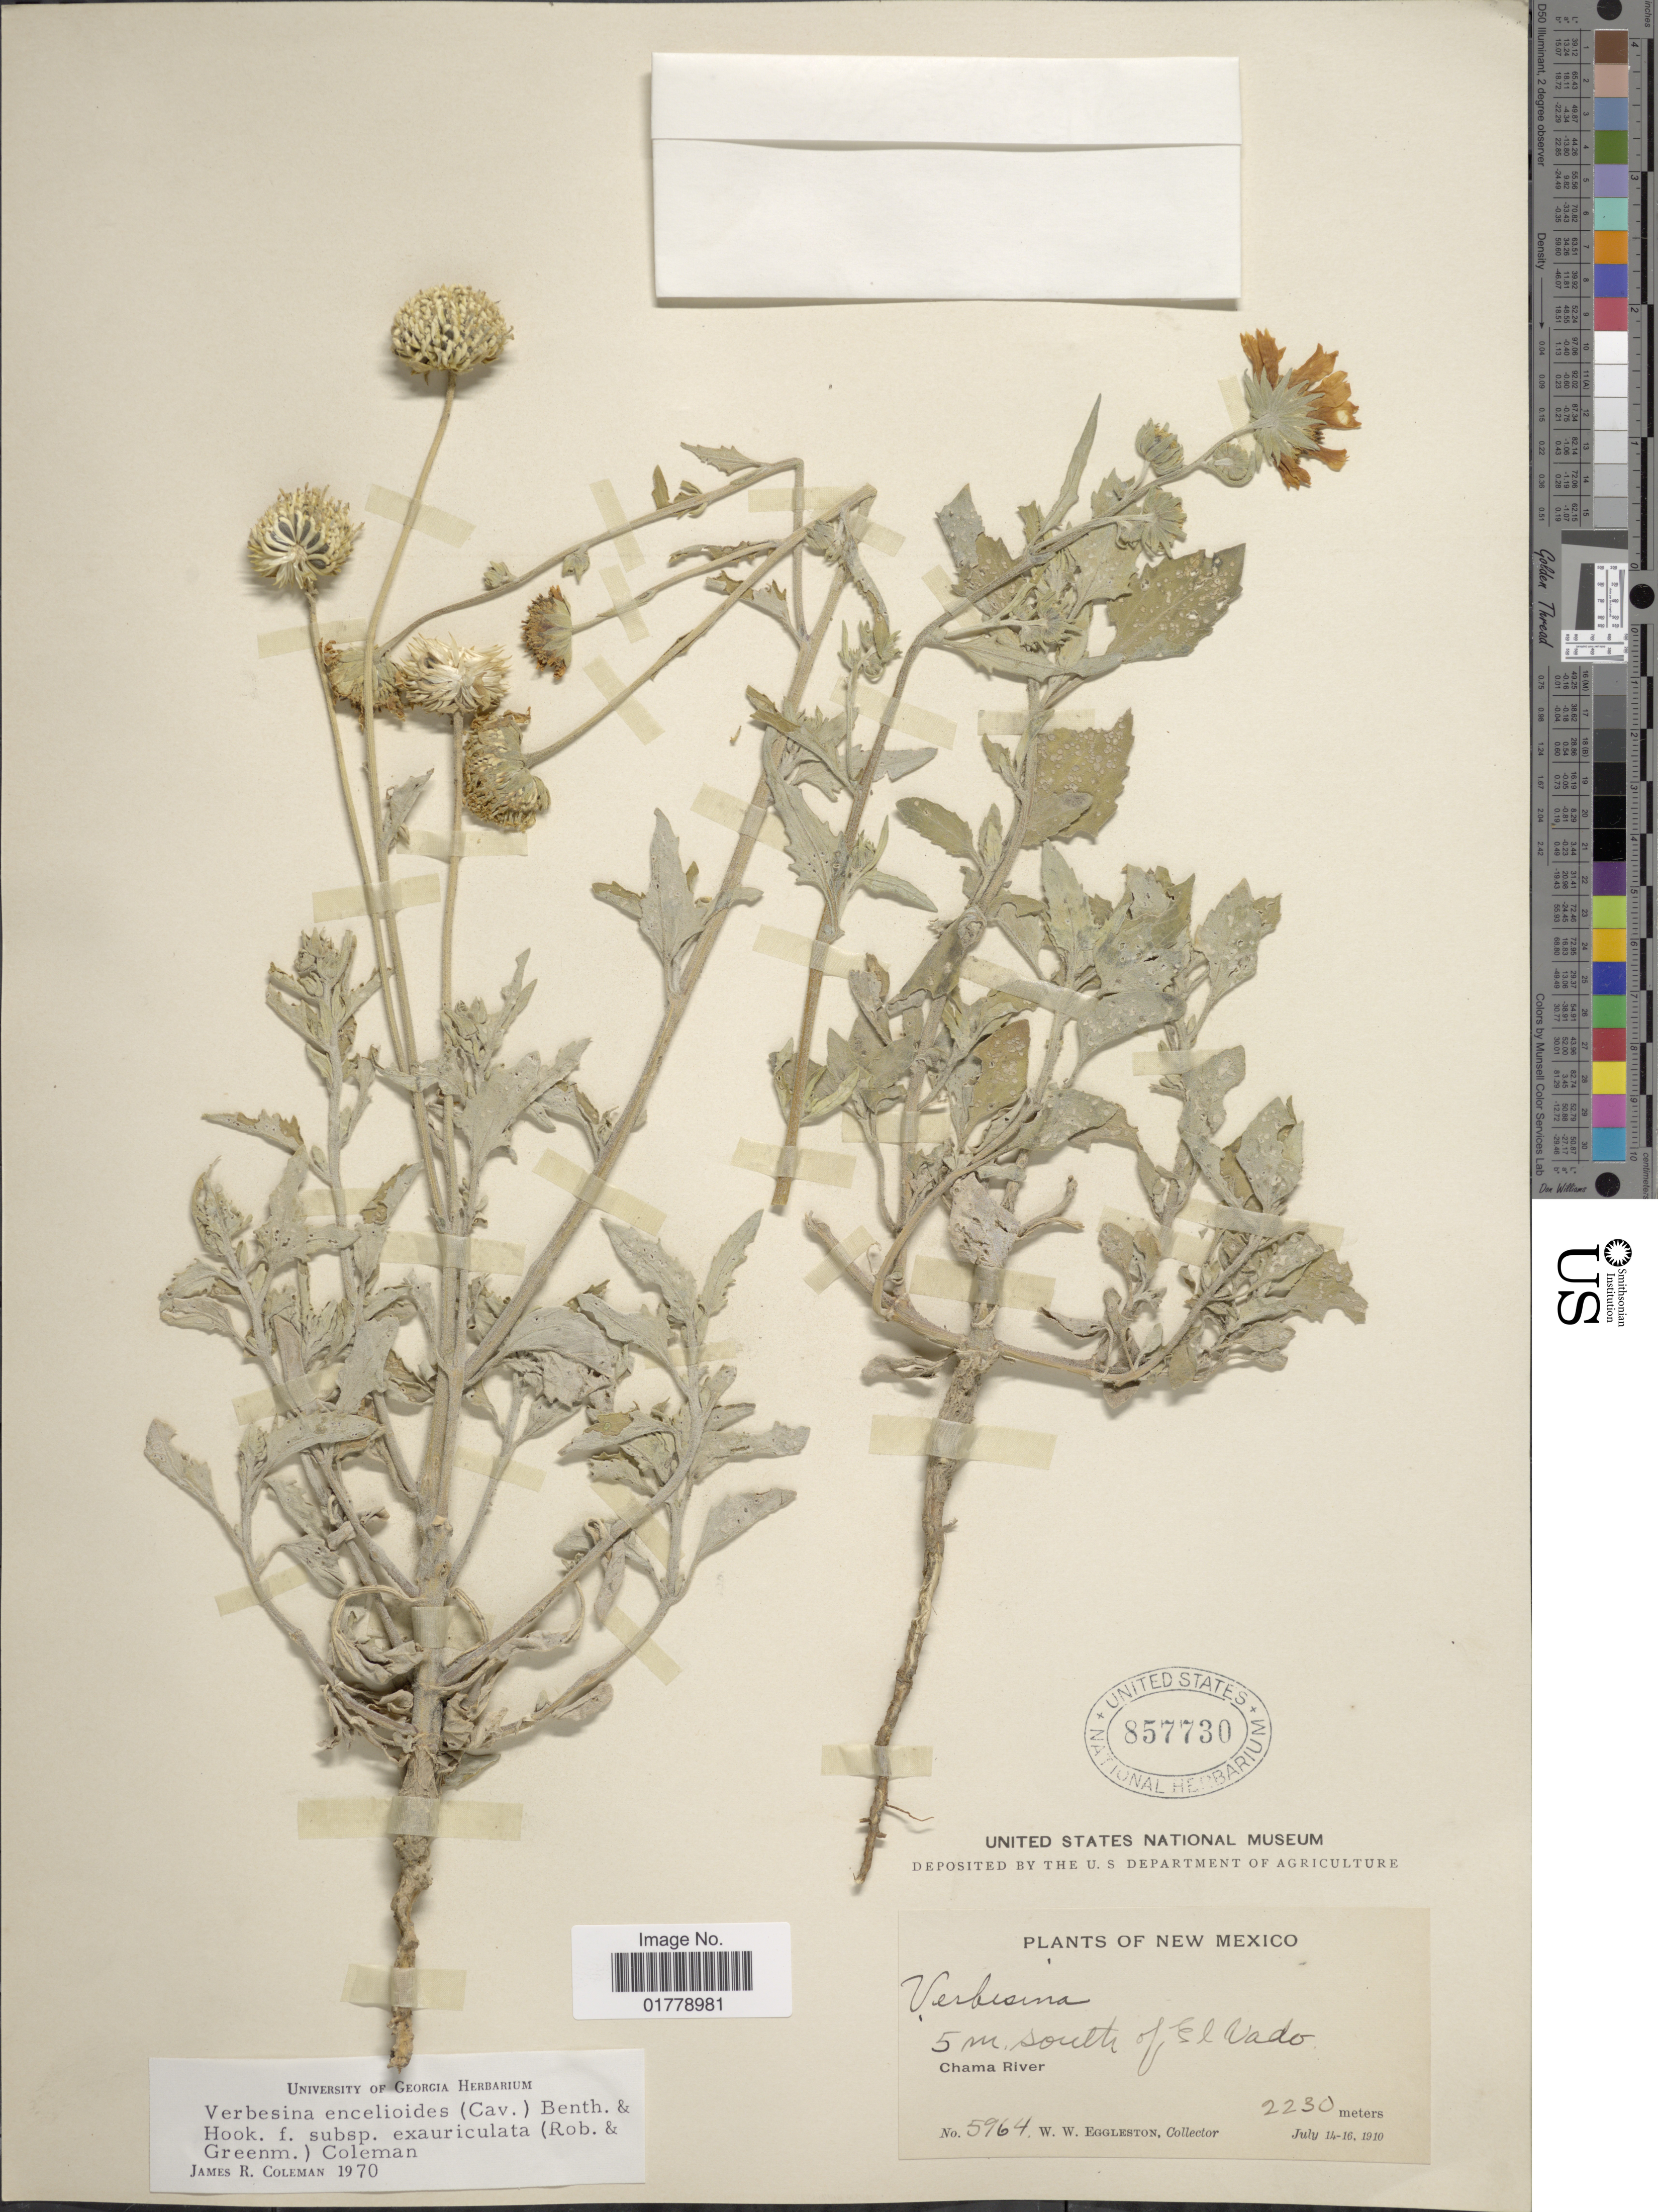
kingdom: Plantae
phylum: Tracheophyta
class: Magnoliopsida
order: Asterales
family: Asteraceae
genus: Verbesina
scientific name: Verbesina encelioides var. cana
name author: (B.L. Rob.) Greenm.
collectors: W. W. Eggleston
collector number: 5964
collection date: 1910-07-11/1910-07-16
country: United States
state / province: New Mexico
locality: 5 m. south of El Vado. Chama River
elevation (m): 2230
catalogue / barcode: US 857730